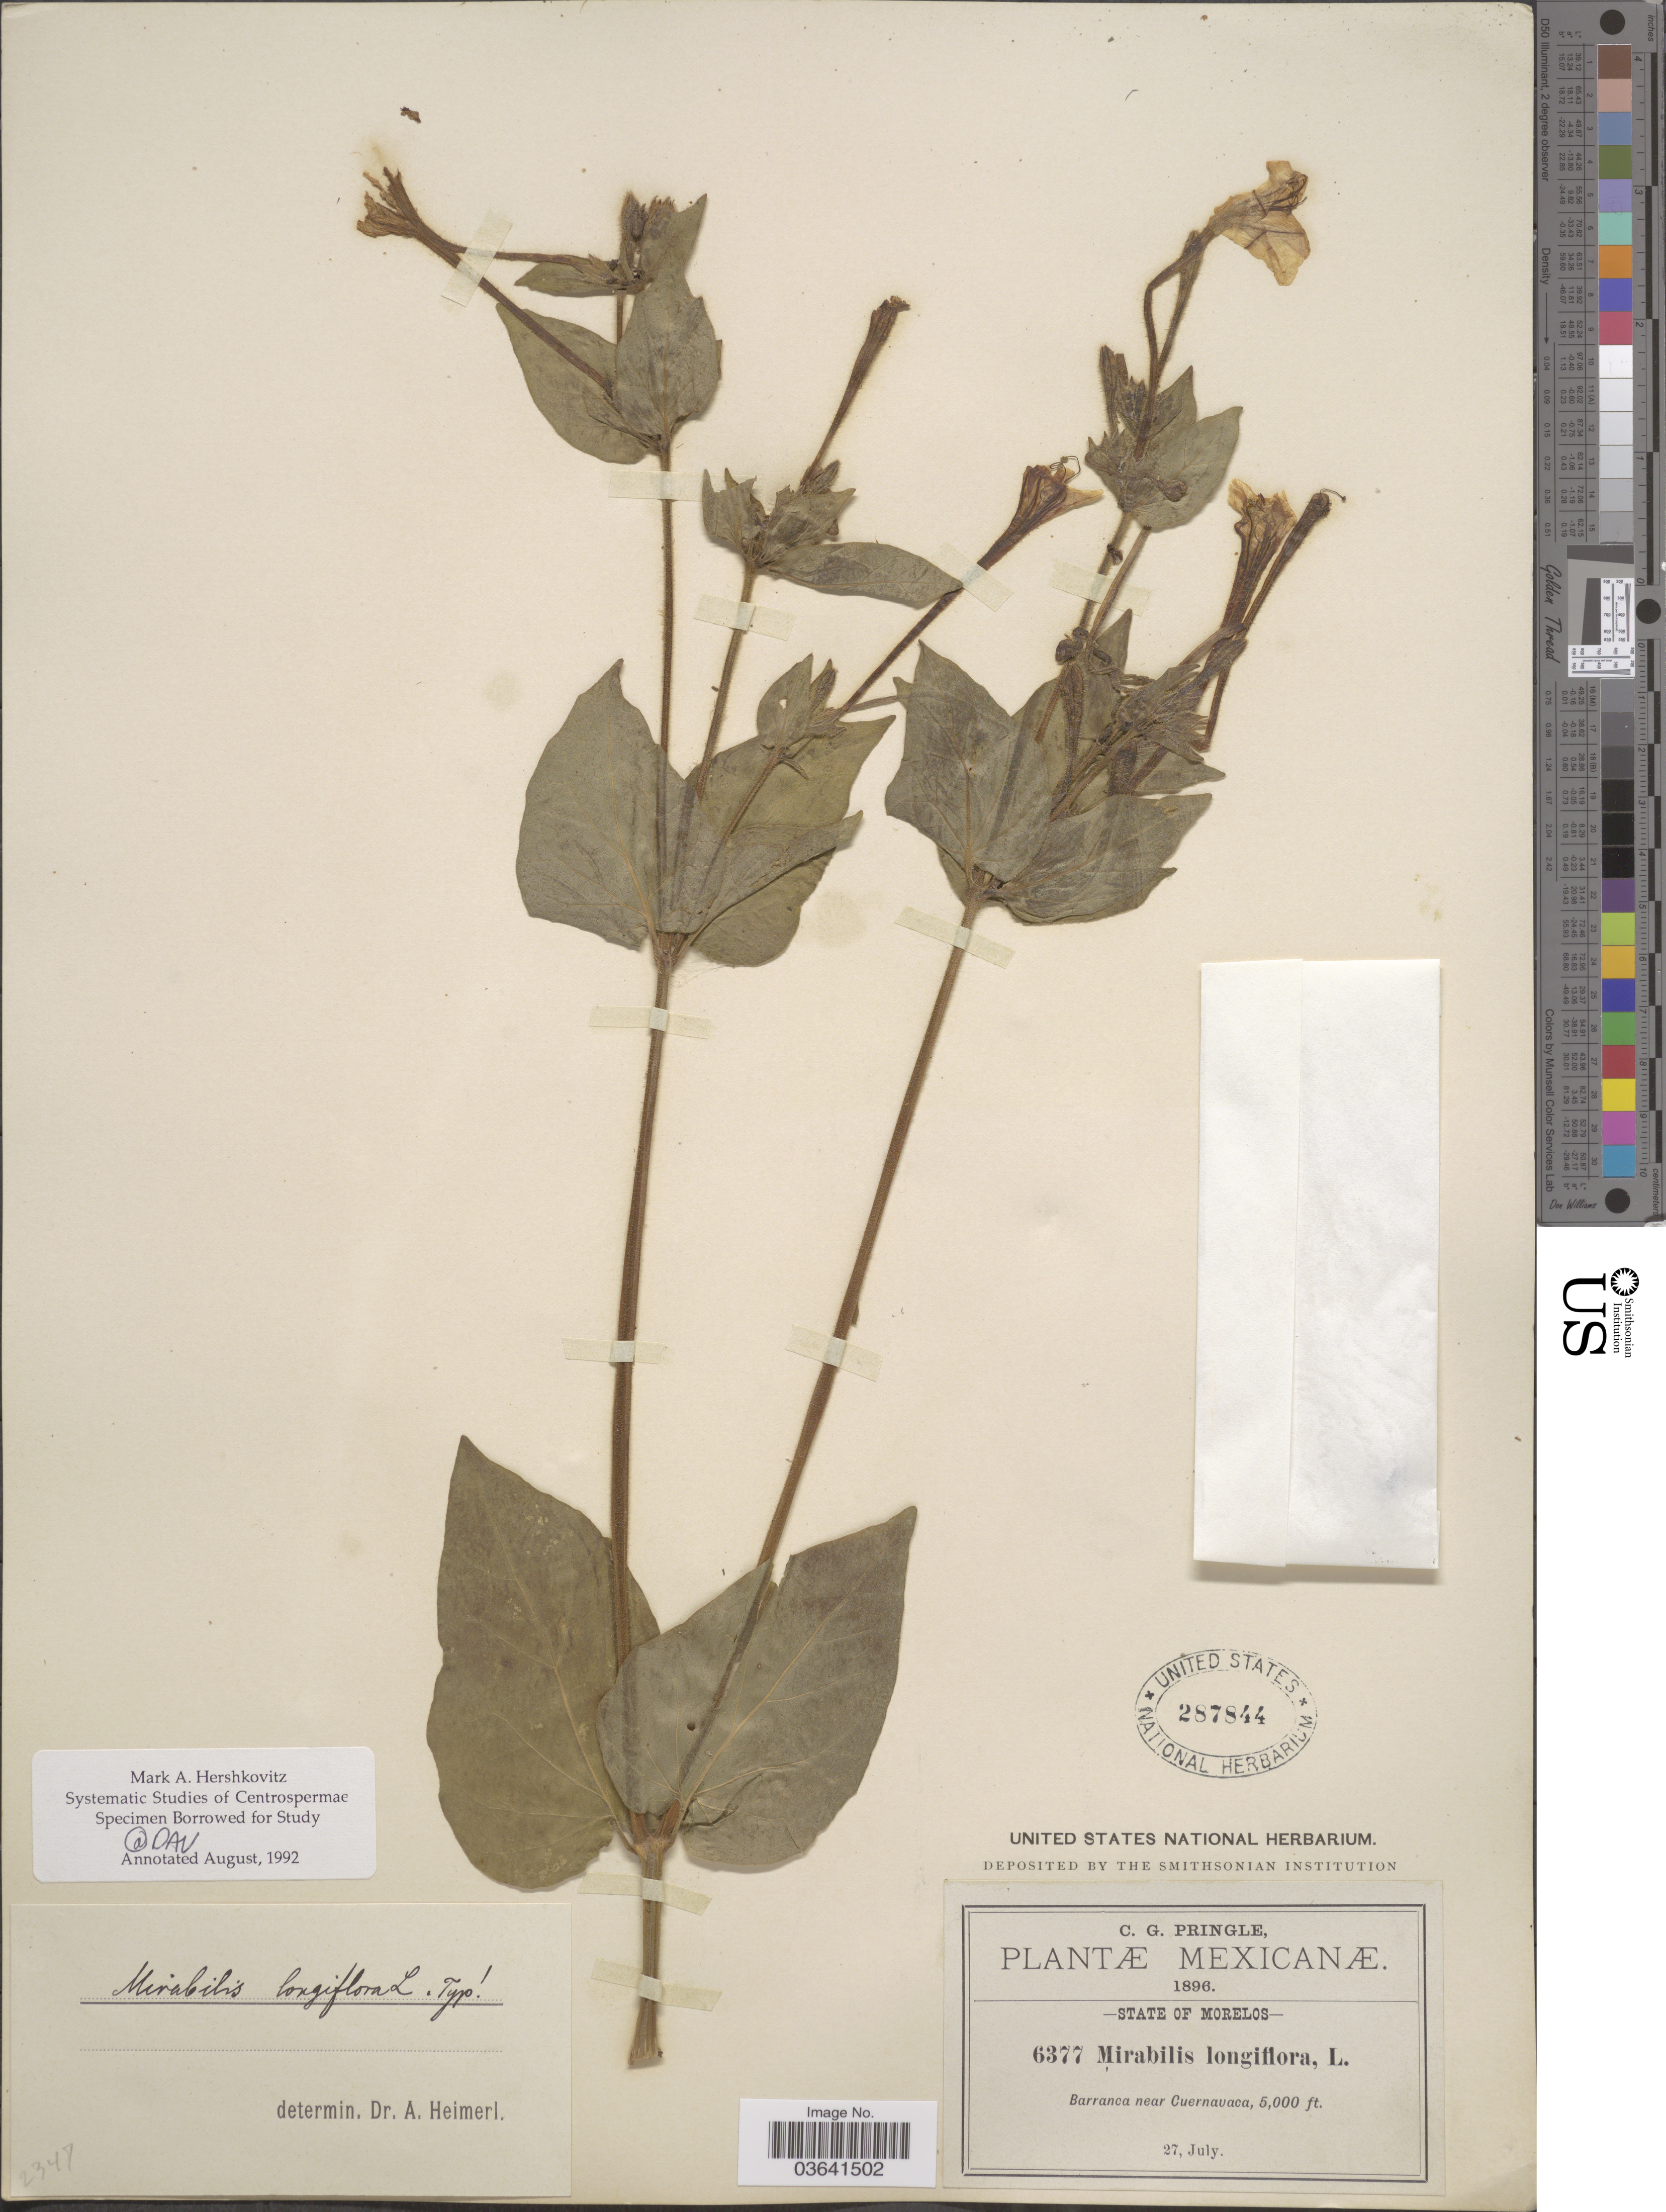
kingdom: Plantae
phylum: Tracheophyta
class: Magnoliopsida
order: Caryophyllales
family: Nyctaginaceae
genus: Mirabilis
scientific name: Mirabilis longiflora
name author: L.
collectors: C. G. Pringle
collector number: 6377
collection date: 1896-07-27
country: Mexico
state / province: Morelos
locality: Barranca near Cuernavaca.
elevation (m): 1524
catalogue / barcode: US 287844